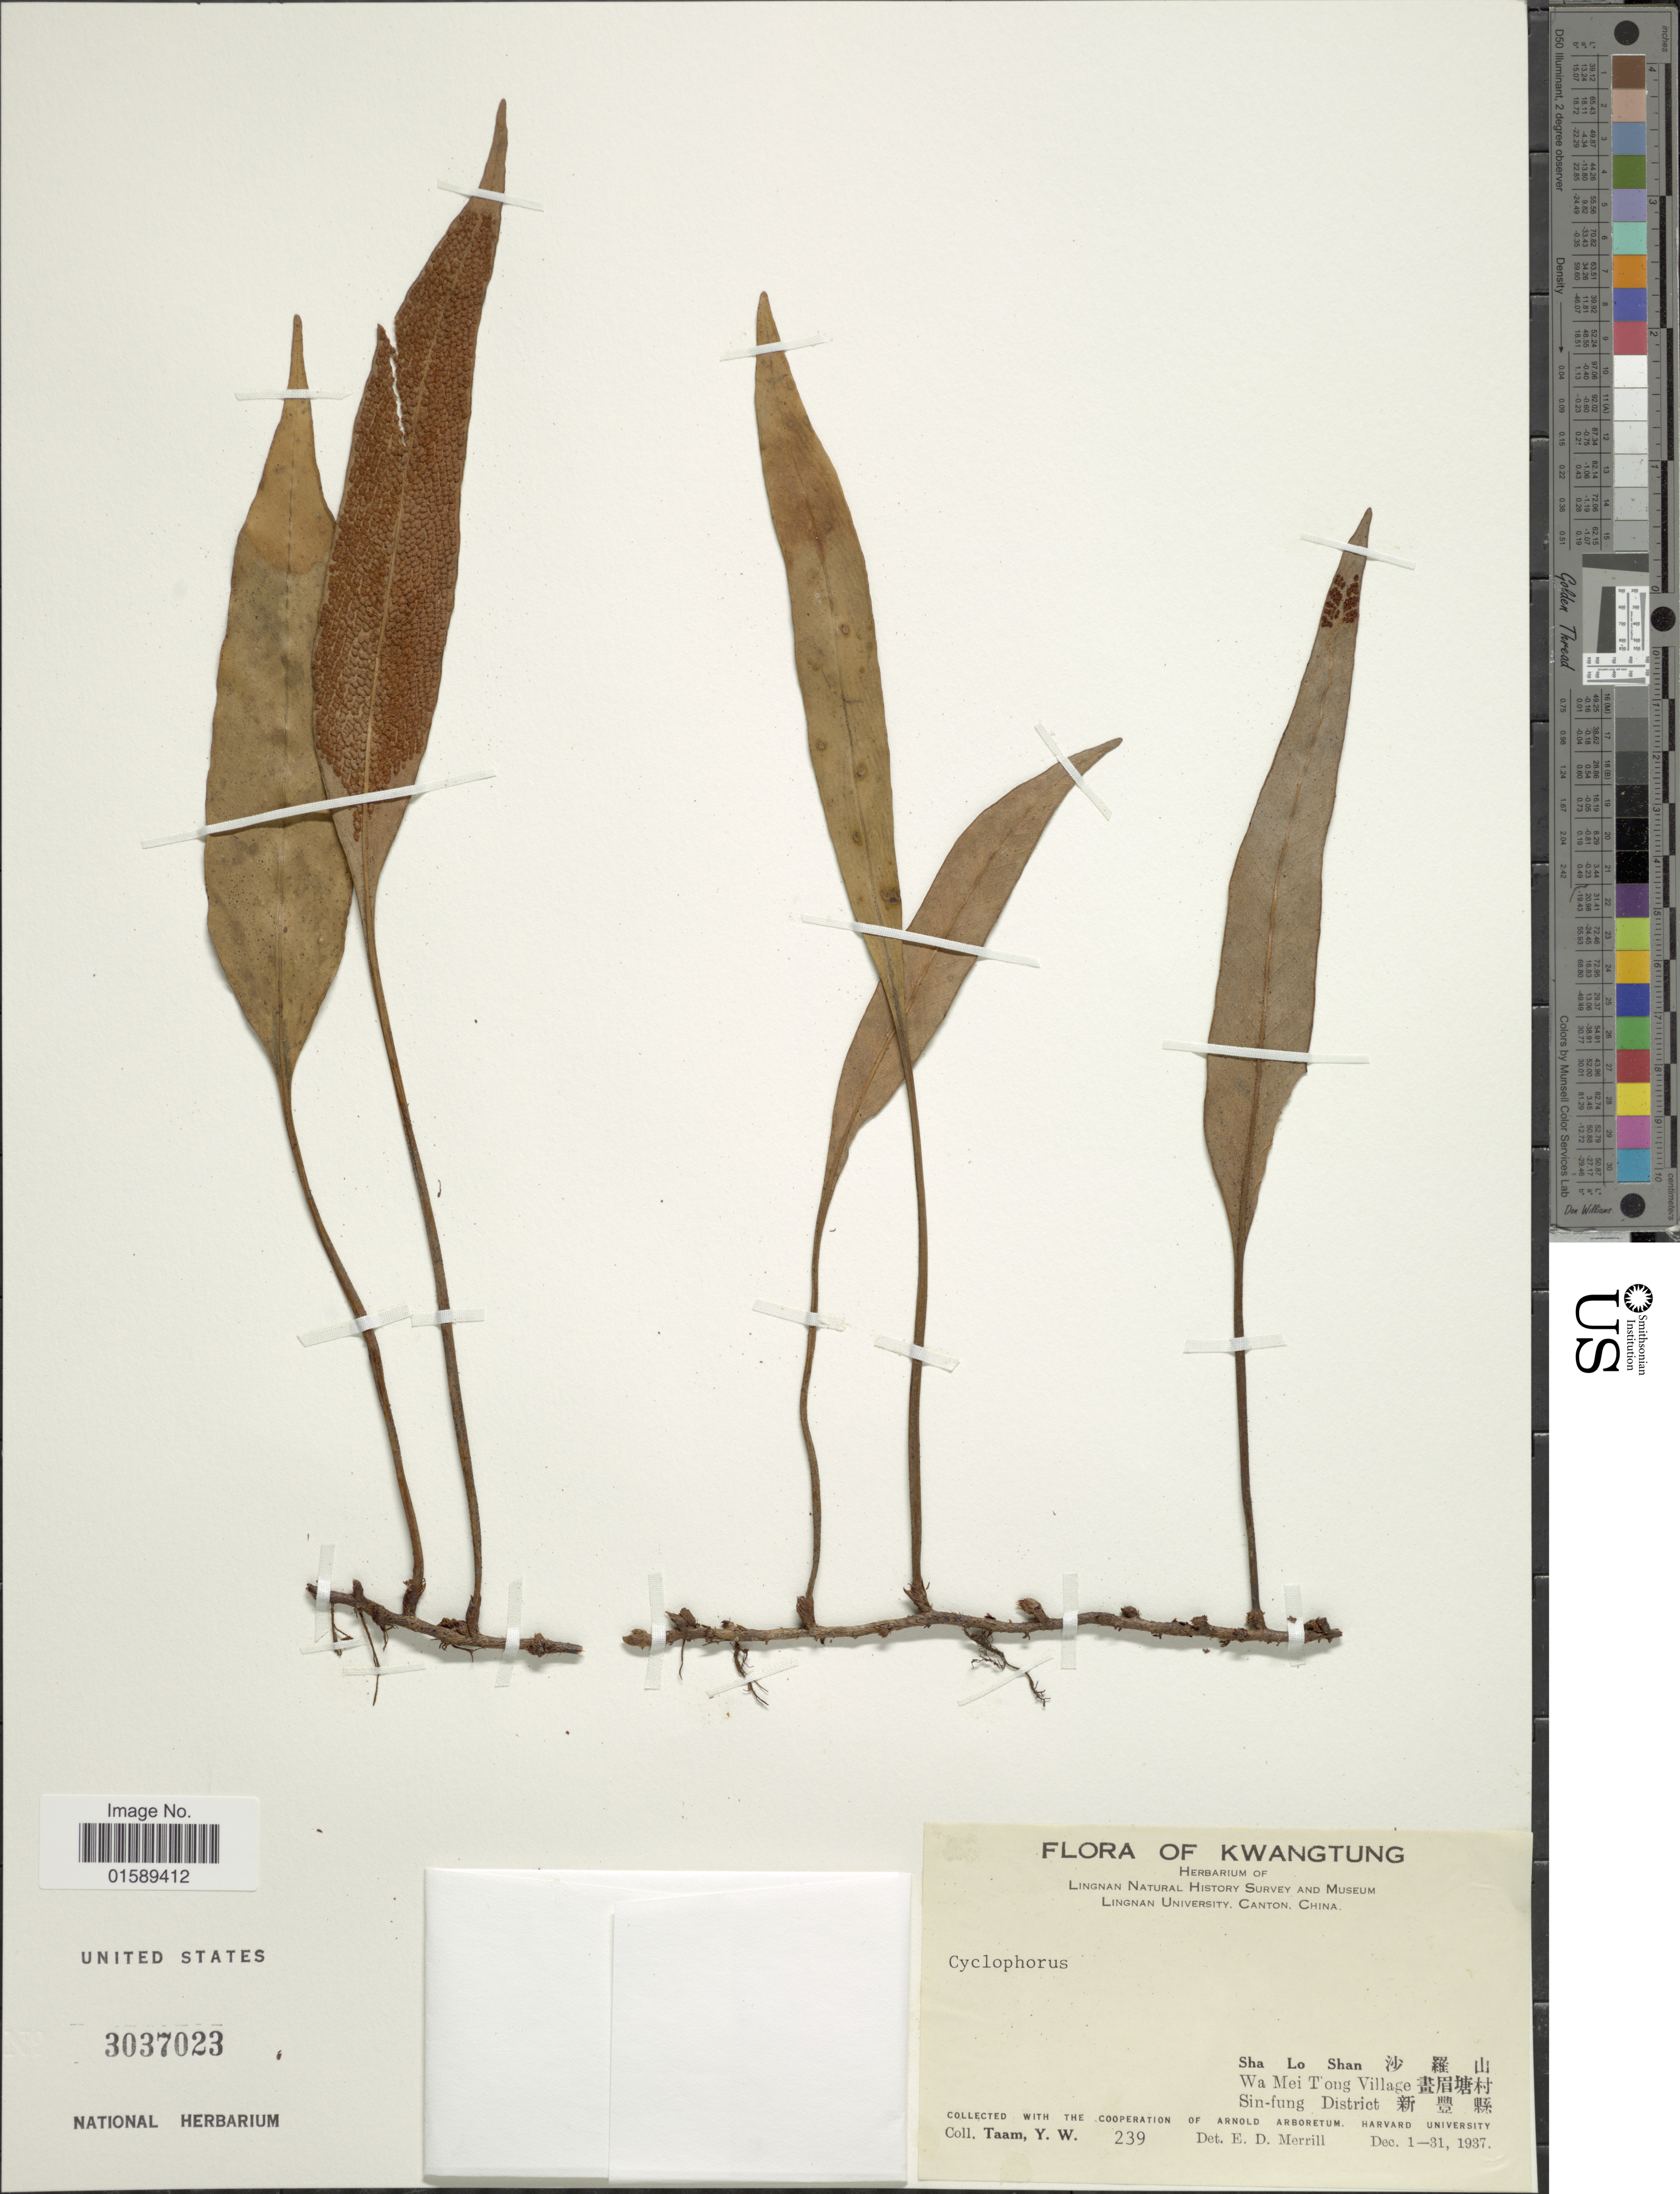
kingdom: Plantae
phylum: Tracheophyta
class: Polypodiopsida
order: Polypodiales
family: Polypodiaceae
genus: Pyrrosia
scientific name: Pyrrosia sp.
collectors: Y. W. Taam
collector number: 239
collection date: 1937-12-01/1937-12-31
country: China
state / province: Guangdong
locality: Kwangtung, Sha Lo Shan X, Wa Mei Ton Village X, Sin-fung X.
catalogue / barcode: US 3037023